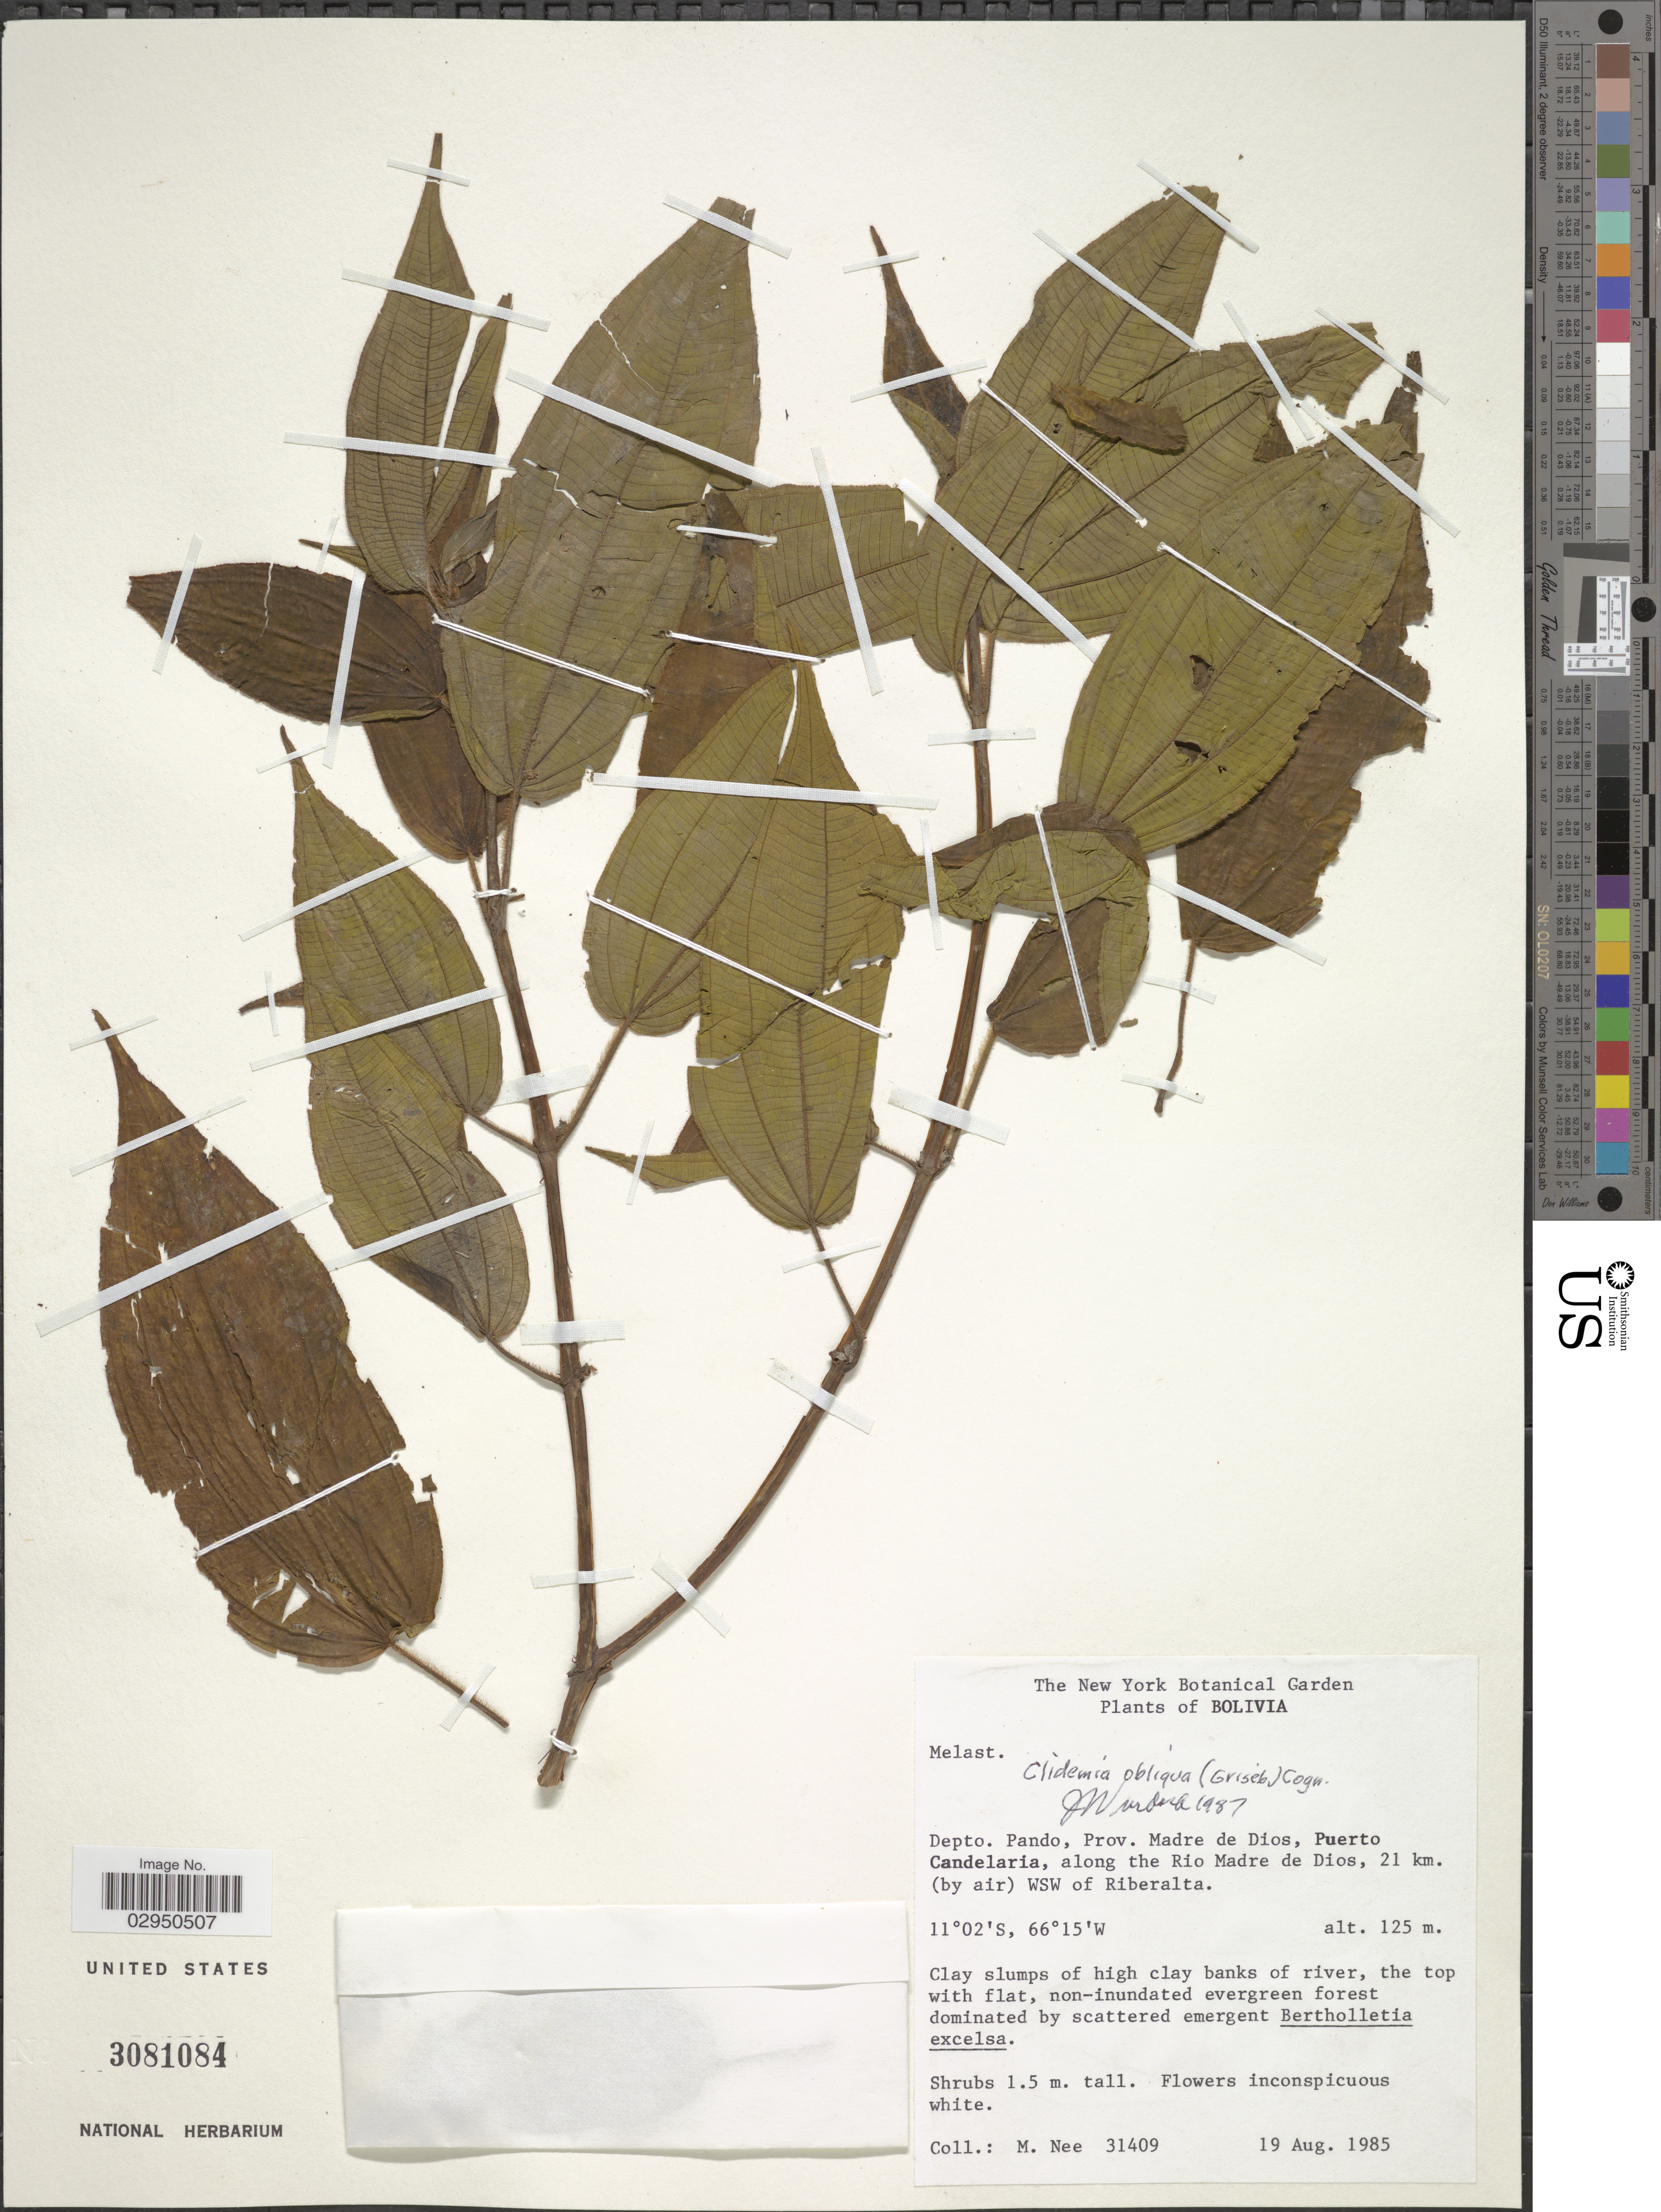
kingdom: Plantae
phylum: Tracheophyta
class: Magnoliopsida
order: Myrtales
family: Melastomataceae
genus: Clidemia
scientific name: Clidemia obliqua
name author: Cogn.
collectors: M. Nee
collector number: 31409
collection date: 1985-08-19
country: Bolivia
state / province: Pando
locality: Depto. Pando, Prov. Madre de Dios, Puerto Candelaria, along the Rio Madre de Dios, 21 km. (by air) WSW of Riberalta.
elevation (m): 125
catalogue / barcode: US 3081084